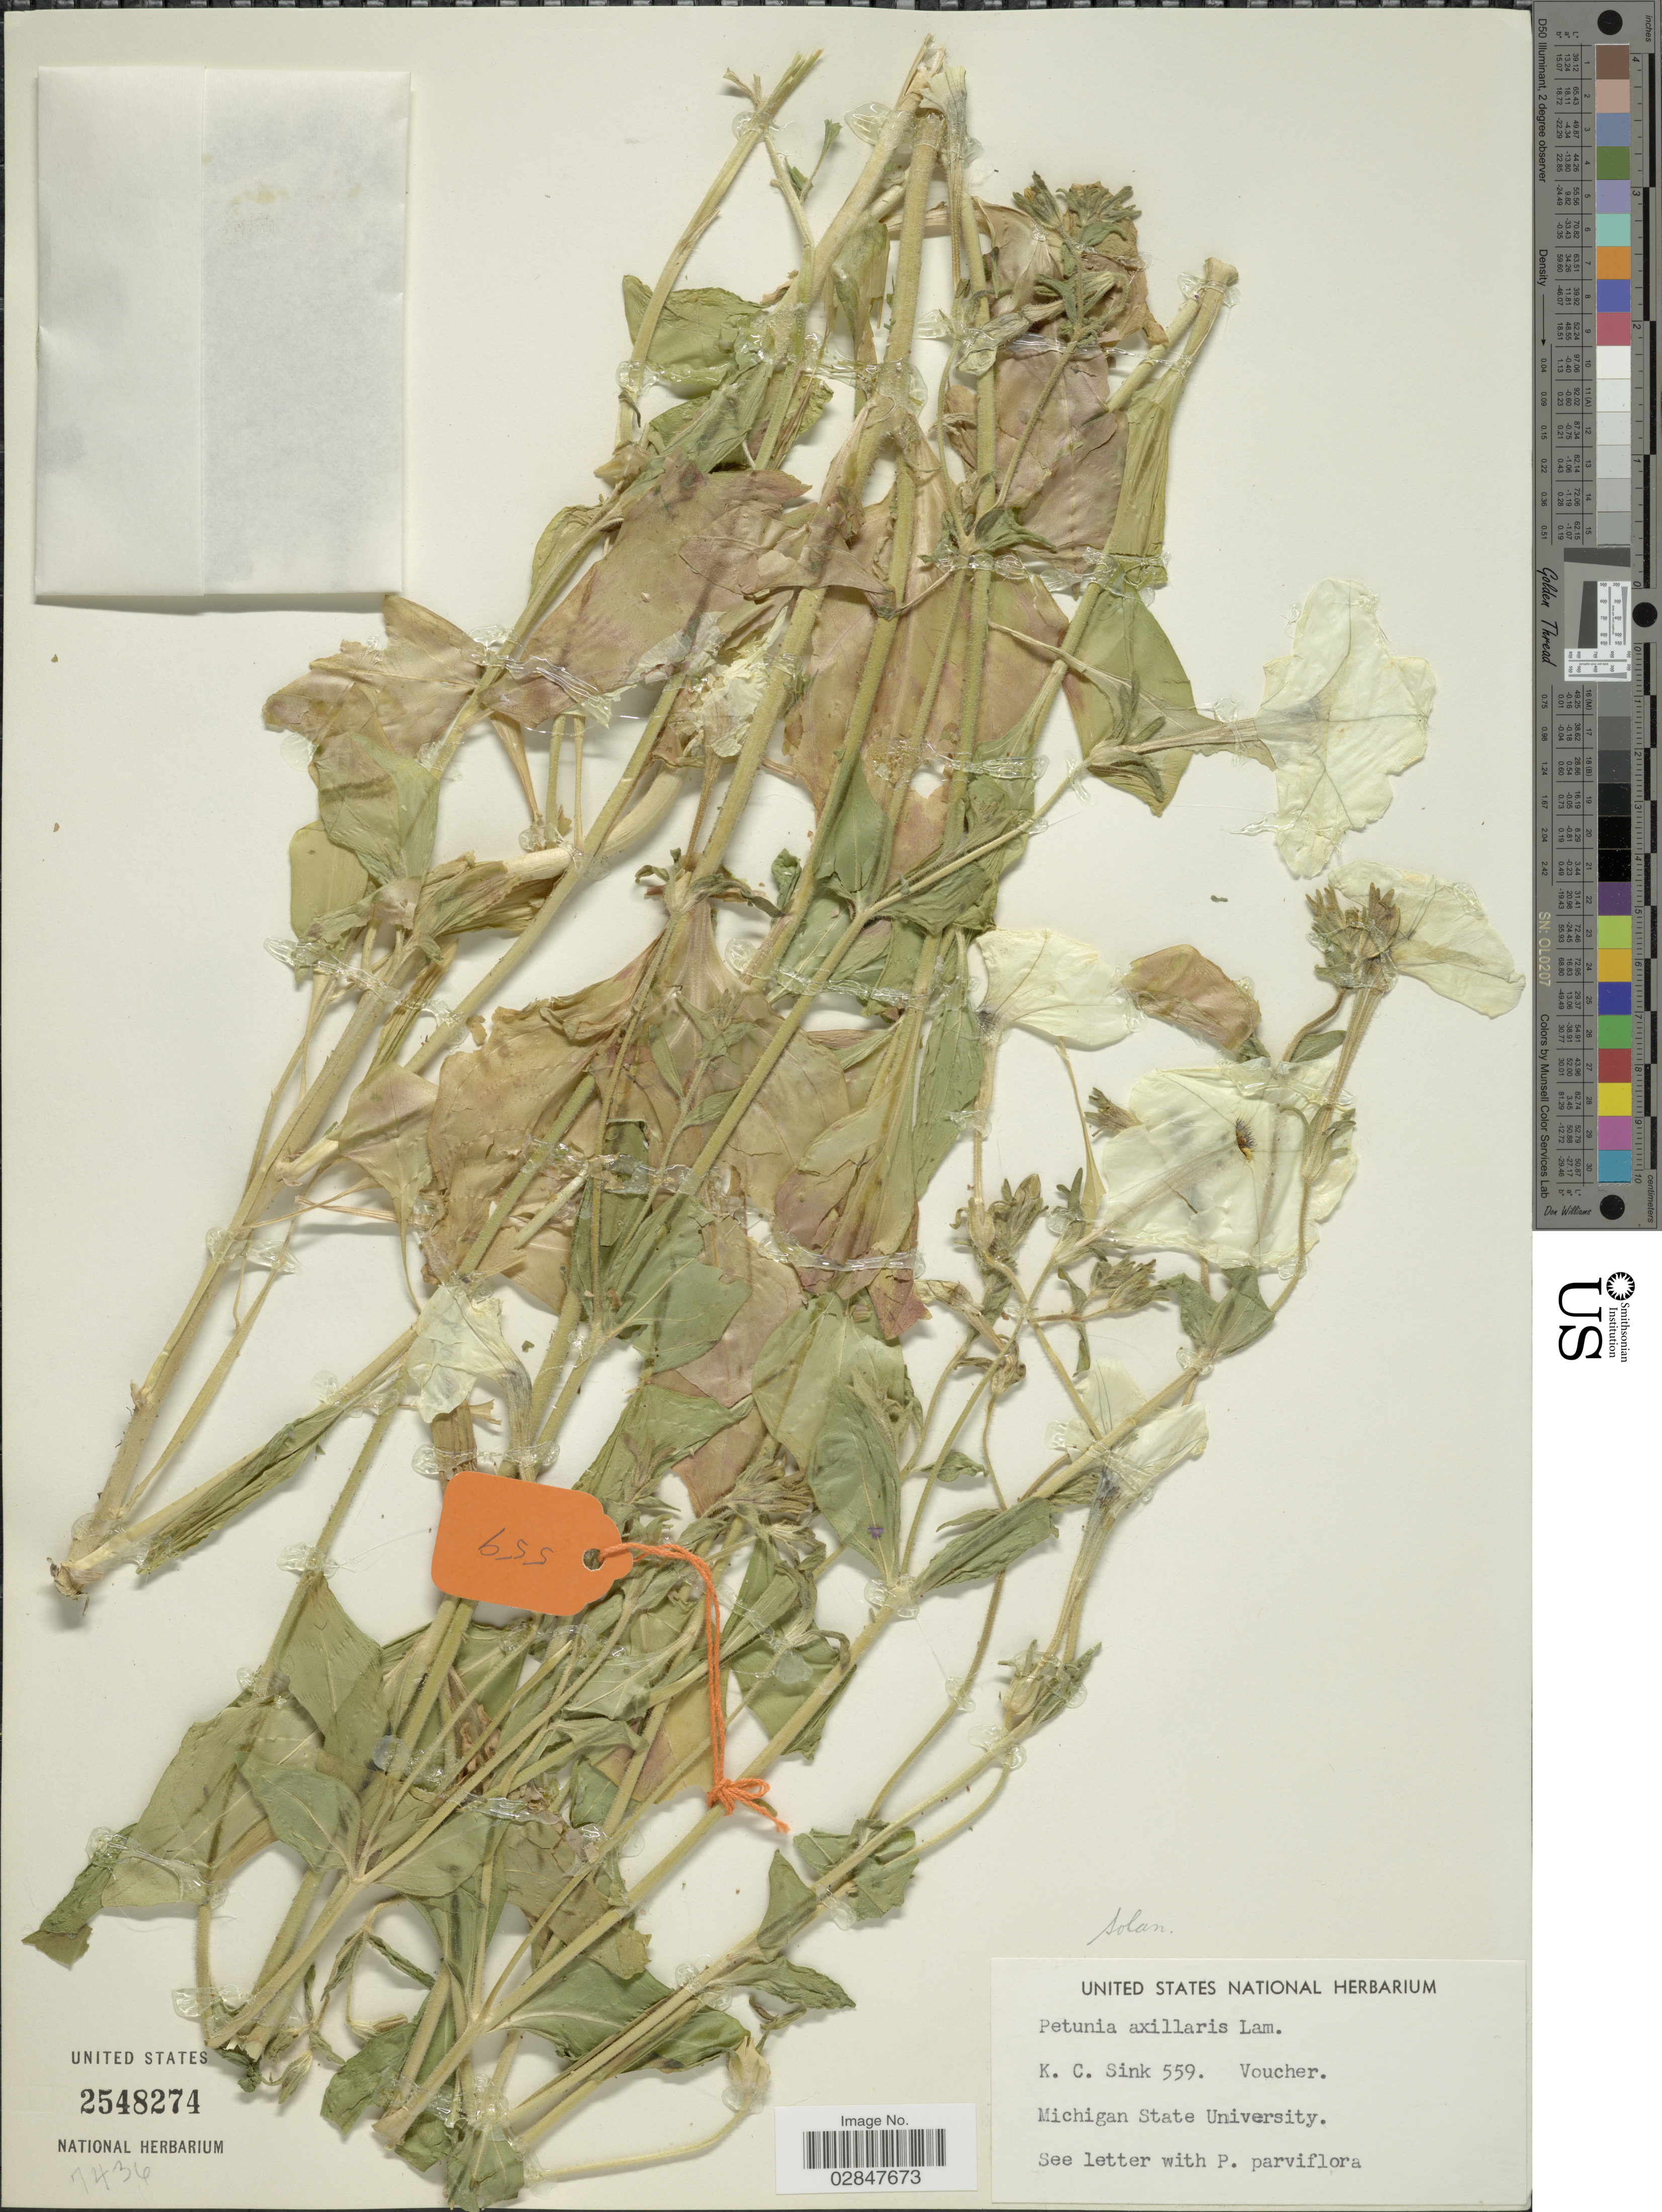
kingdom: Plantae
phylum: Tracheophyta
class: Magnoliopsida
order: Solanales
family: Solanaceae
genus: Petunia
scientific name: Petunia axillaris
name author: (Lam.) Britton, Stearns & Poggenb.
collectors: K. Sink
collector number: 559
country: United States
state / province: Michigan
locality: Michigan State University.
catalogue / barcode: US 2548274